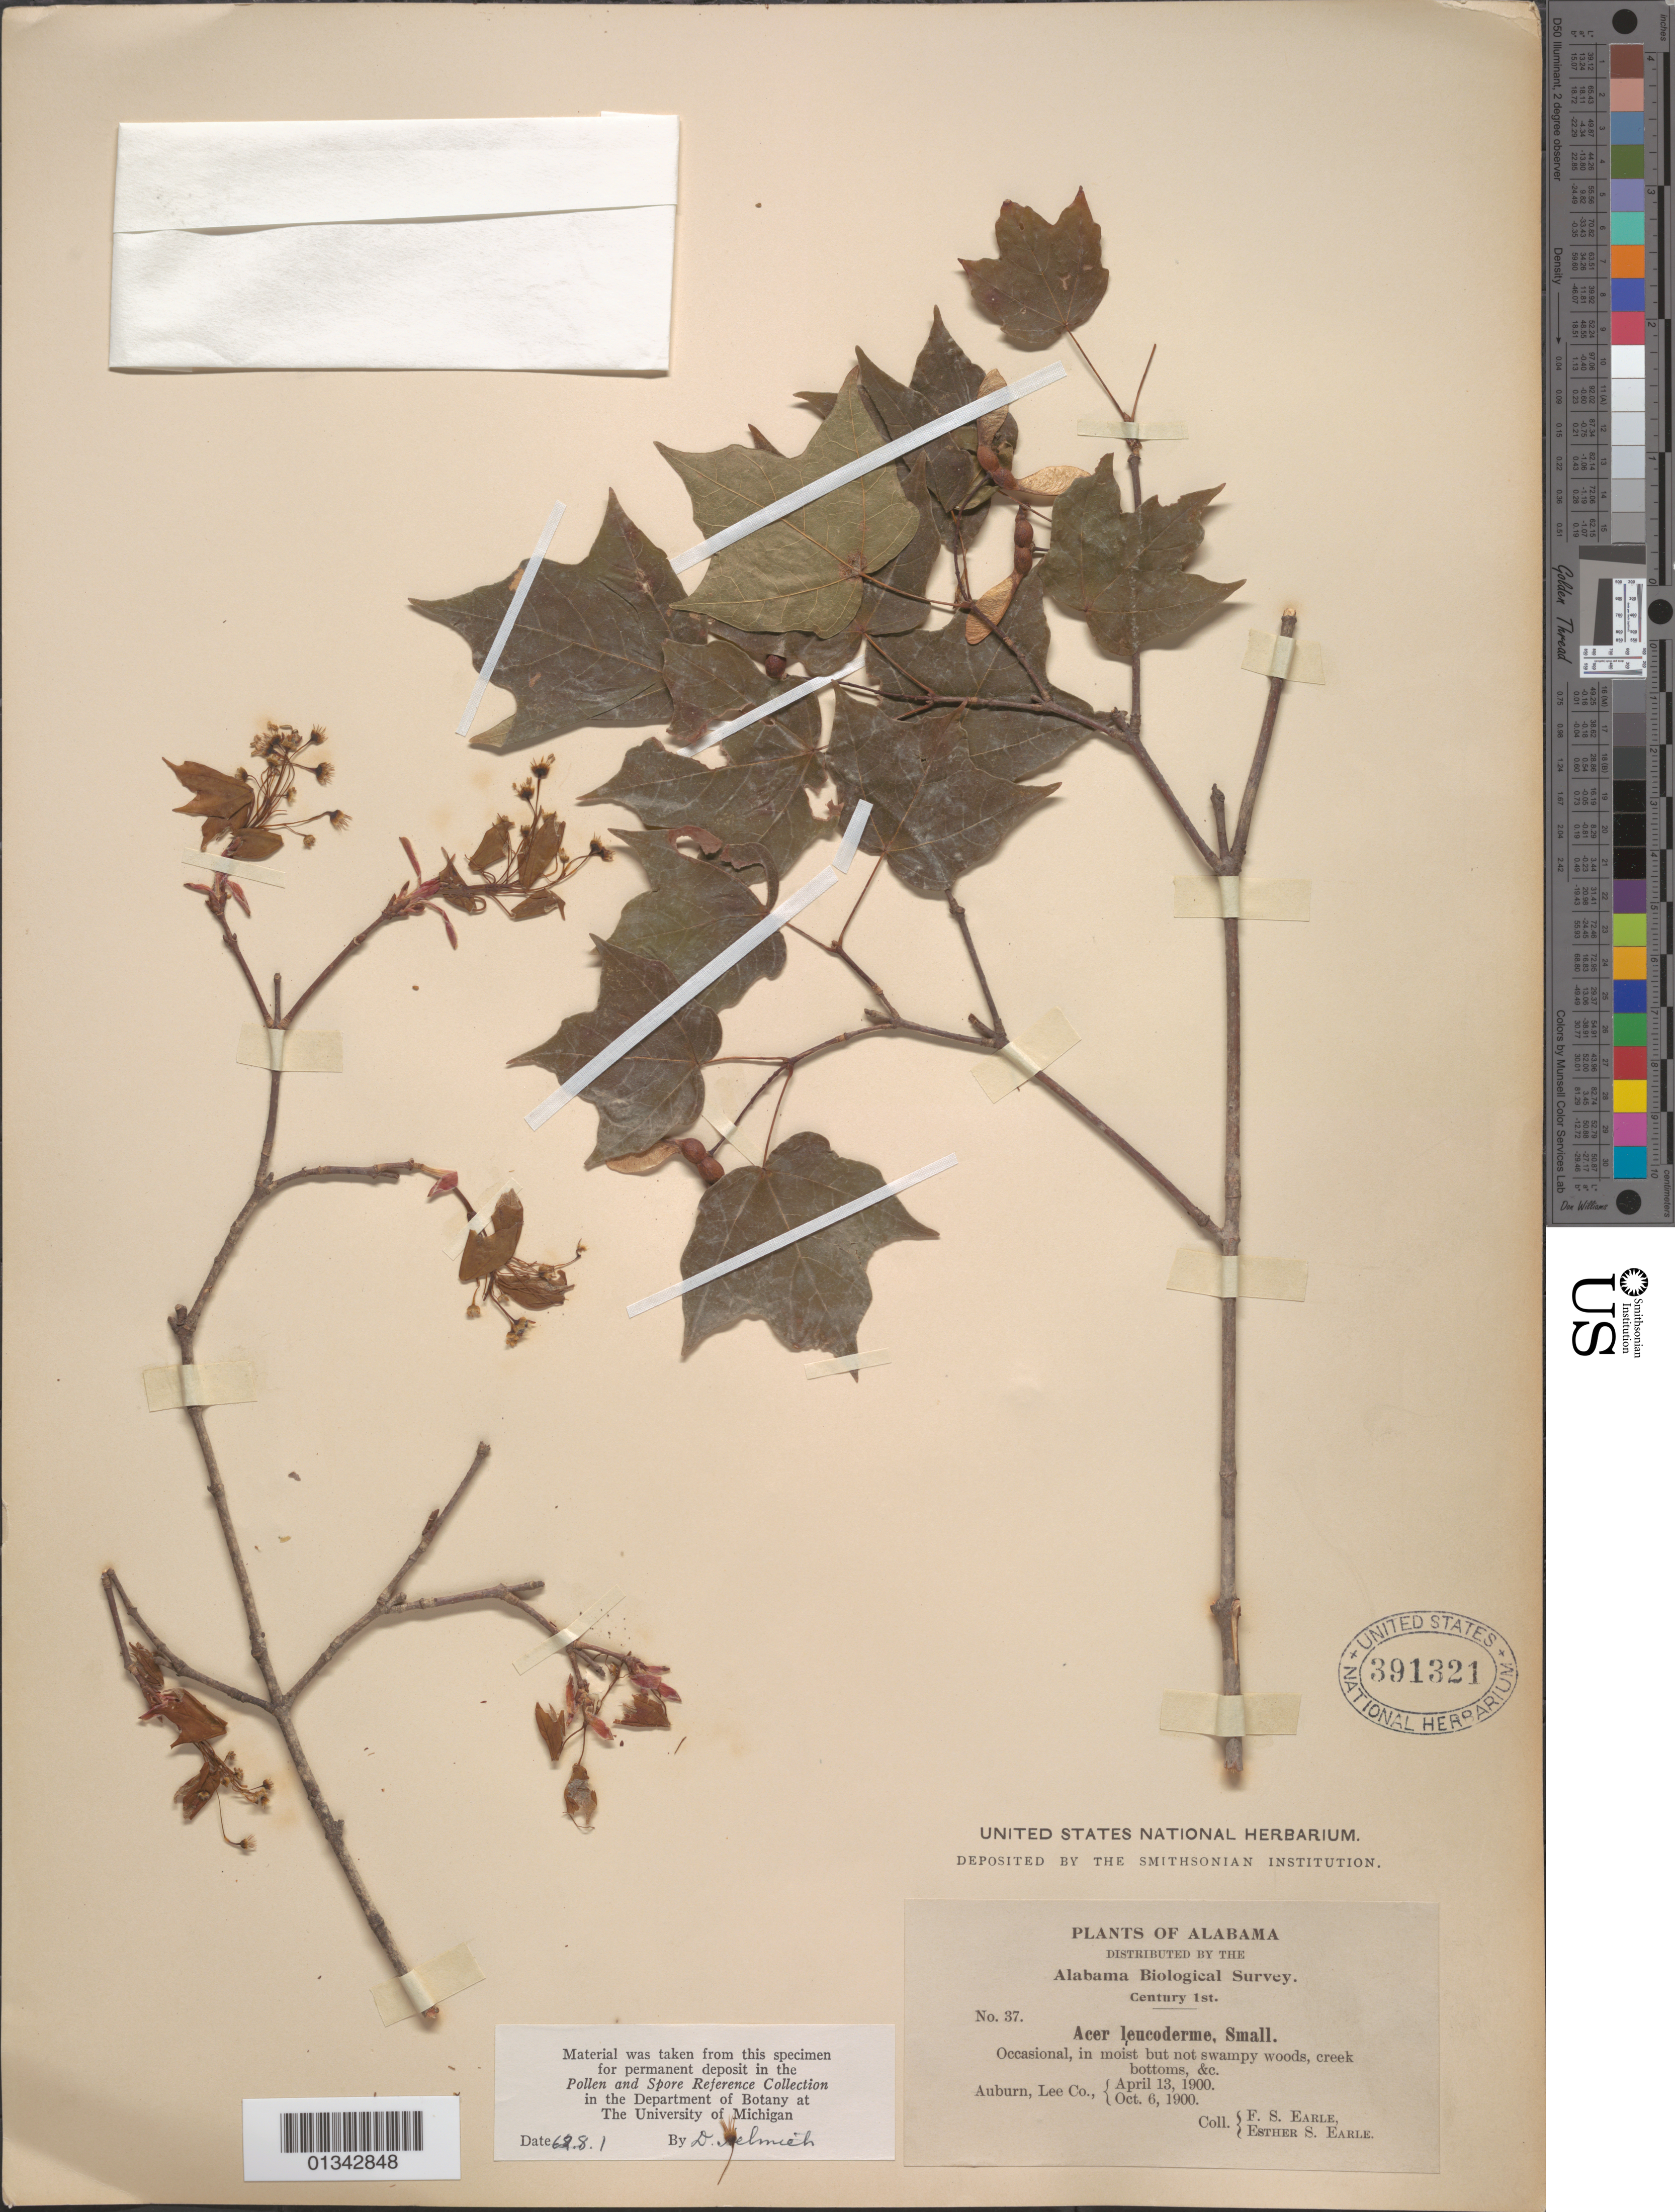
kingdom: Plantae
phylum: Tracheophyta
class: Magnoliopsida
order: Sapindales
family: Sapindaceae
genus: Acer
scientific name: Acer saccharum subsp. leucoderme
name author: (Small) Desmarais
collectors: F. S. Earle & E. S. Earle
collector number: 37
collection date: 1900-04-13,1900-10-06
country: United States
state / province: Alabama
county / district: Lee County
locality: Lee County, Auburn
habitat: Occasional, in moist but not swampy woods, creek bottoms, &c.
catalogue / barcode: US 391321